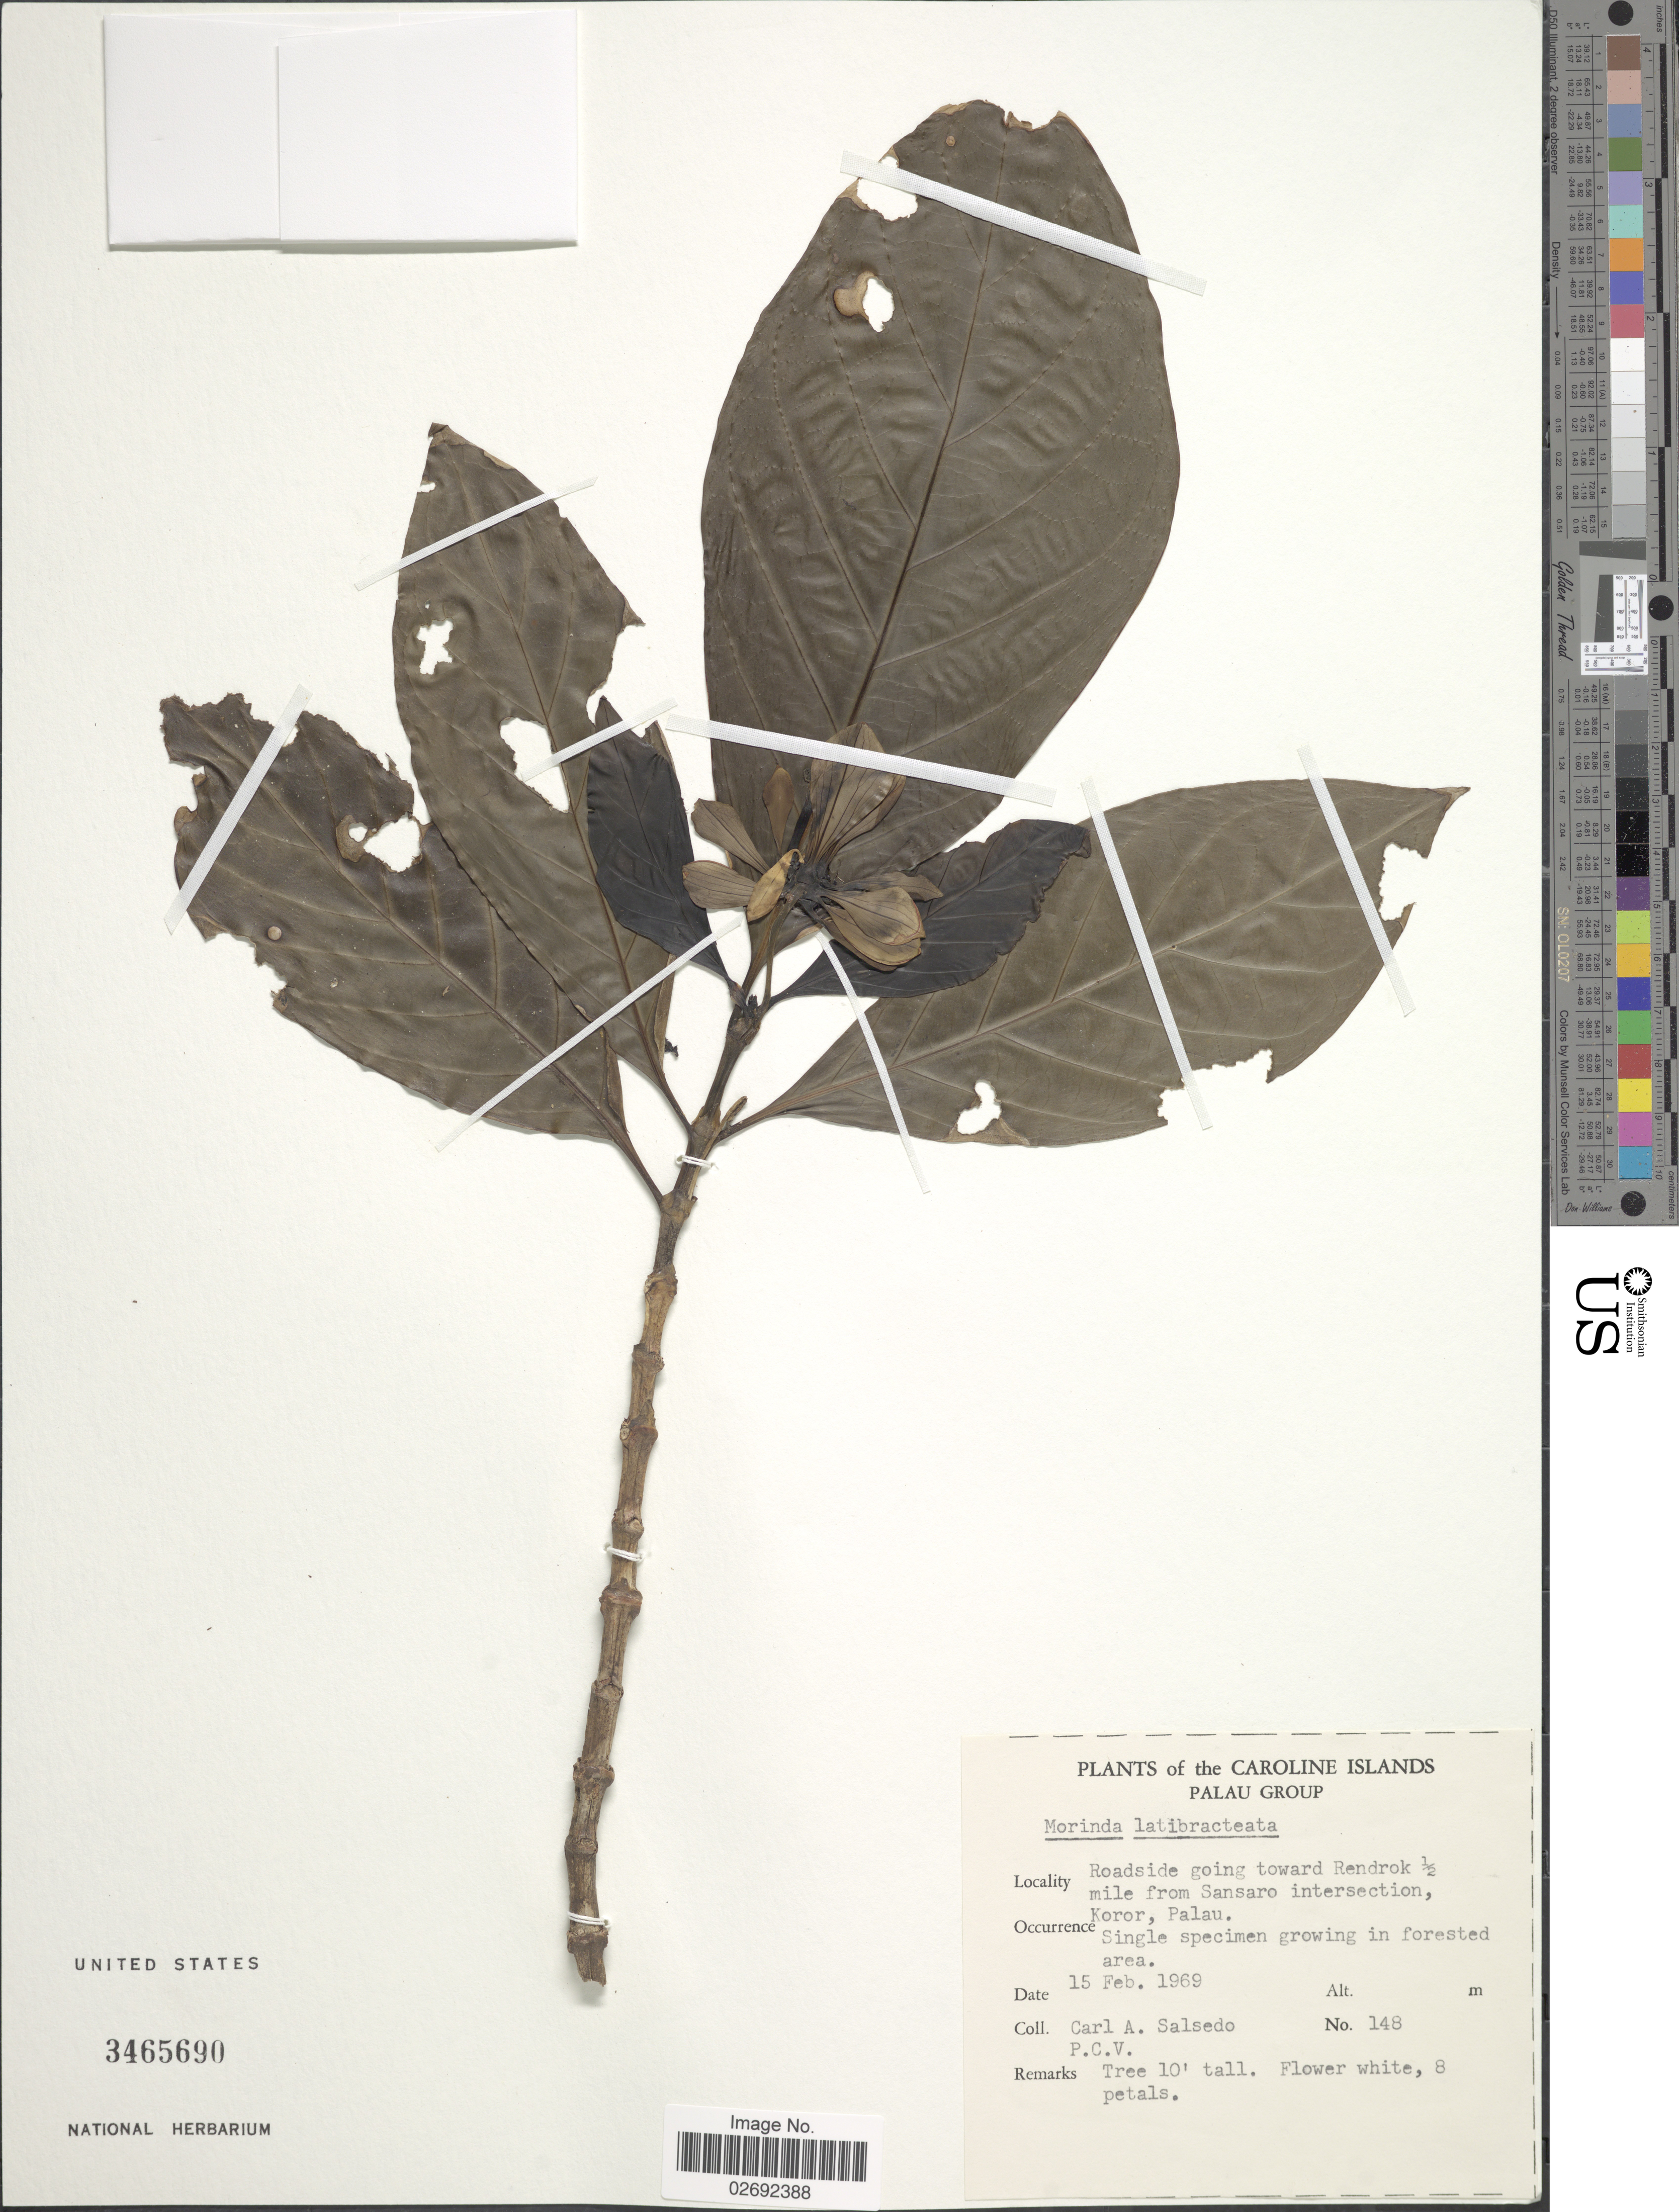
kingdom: Plantae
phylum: Tracheophyta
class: Magnoliopsida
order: Gentianales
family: Rubiaceae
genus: Morinda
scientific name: Morinda latibractea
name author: Valeton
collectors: C.A. Salsedo & P. C. V.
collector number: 148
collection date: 1969-02-15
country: Palau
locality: Caroline Islands. Palau Group. Roadside going toward Rendrok ½ mile from Sansaro intersection, Koror, Palau.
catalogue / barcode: US 3465690